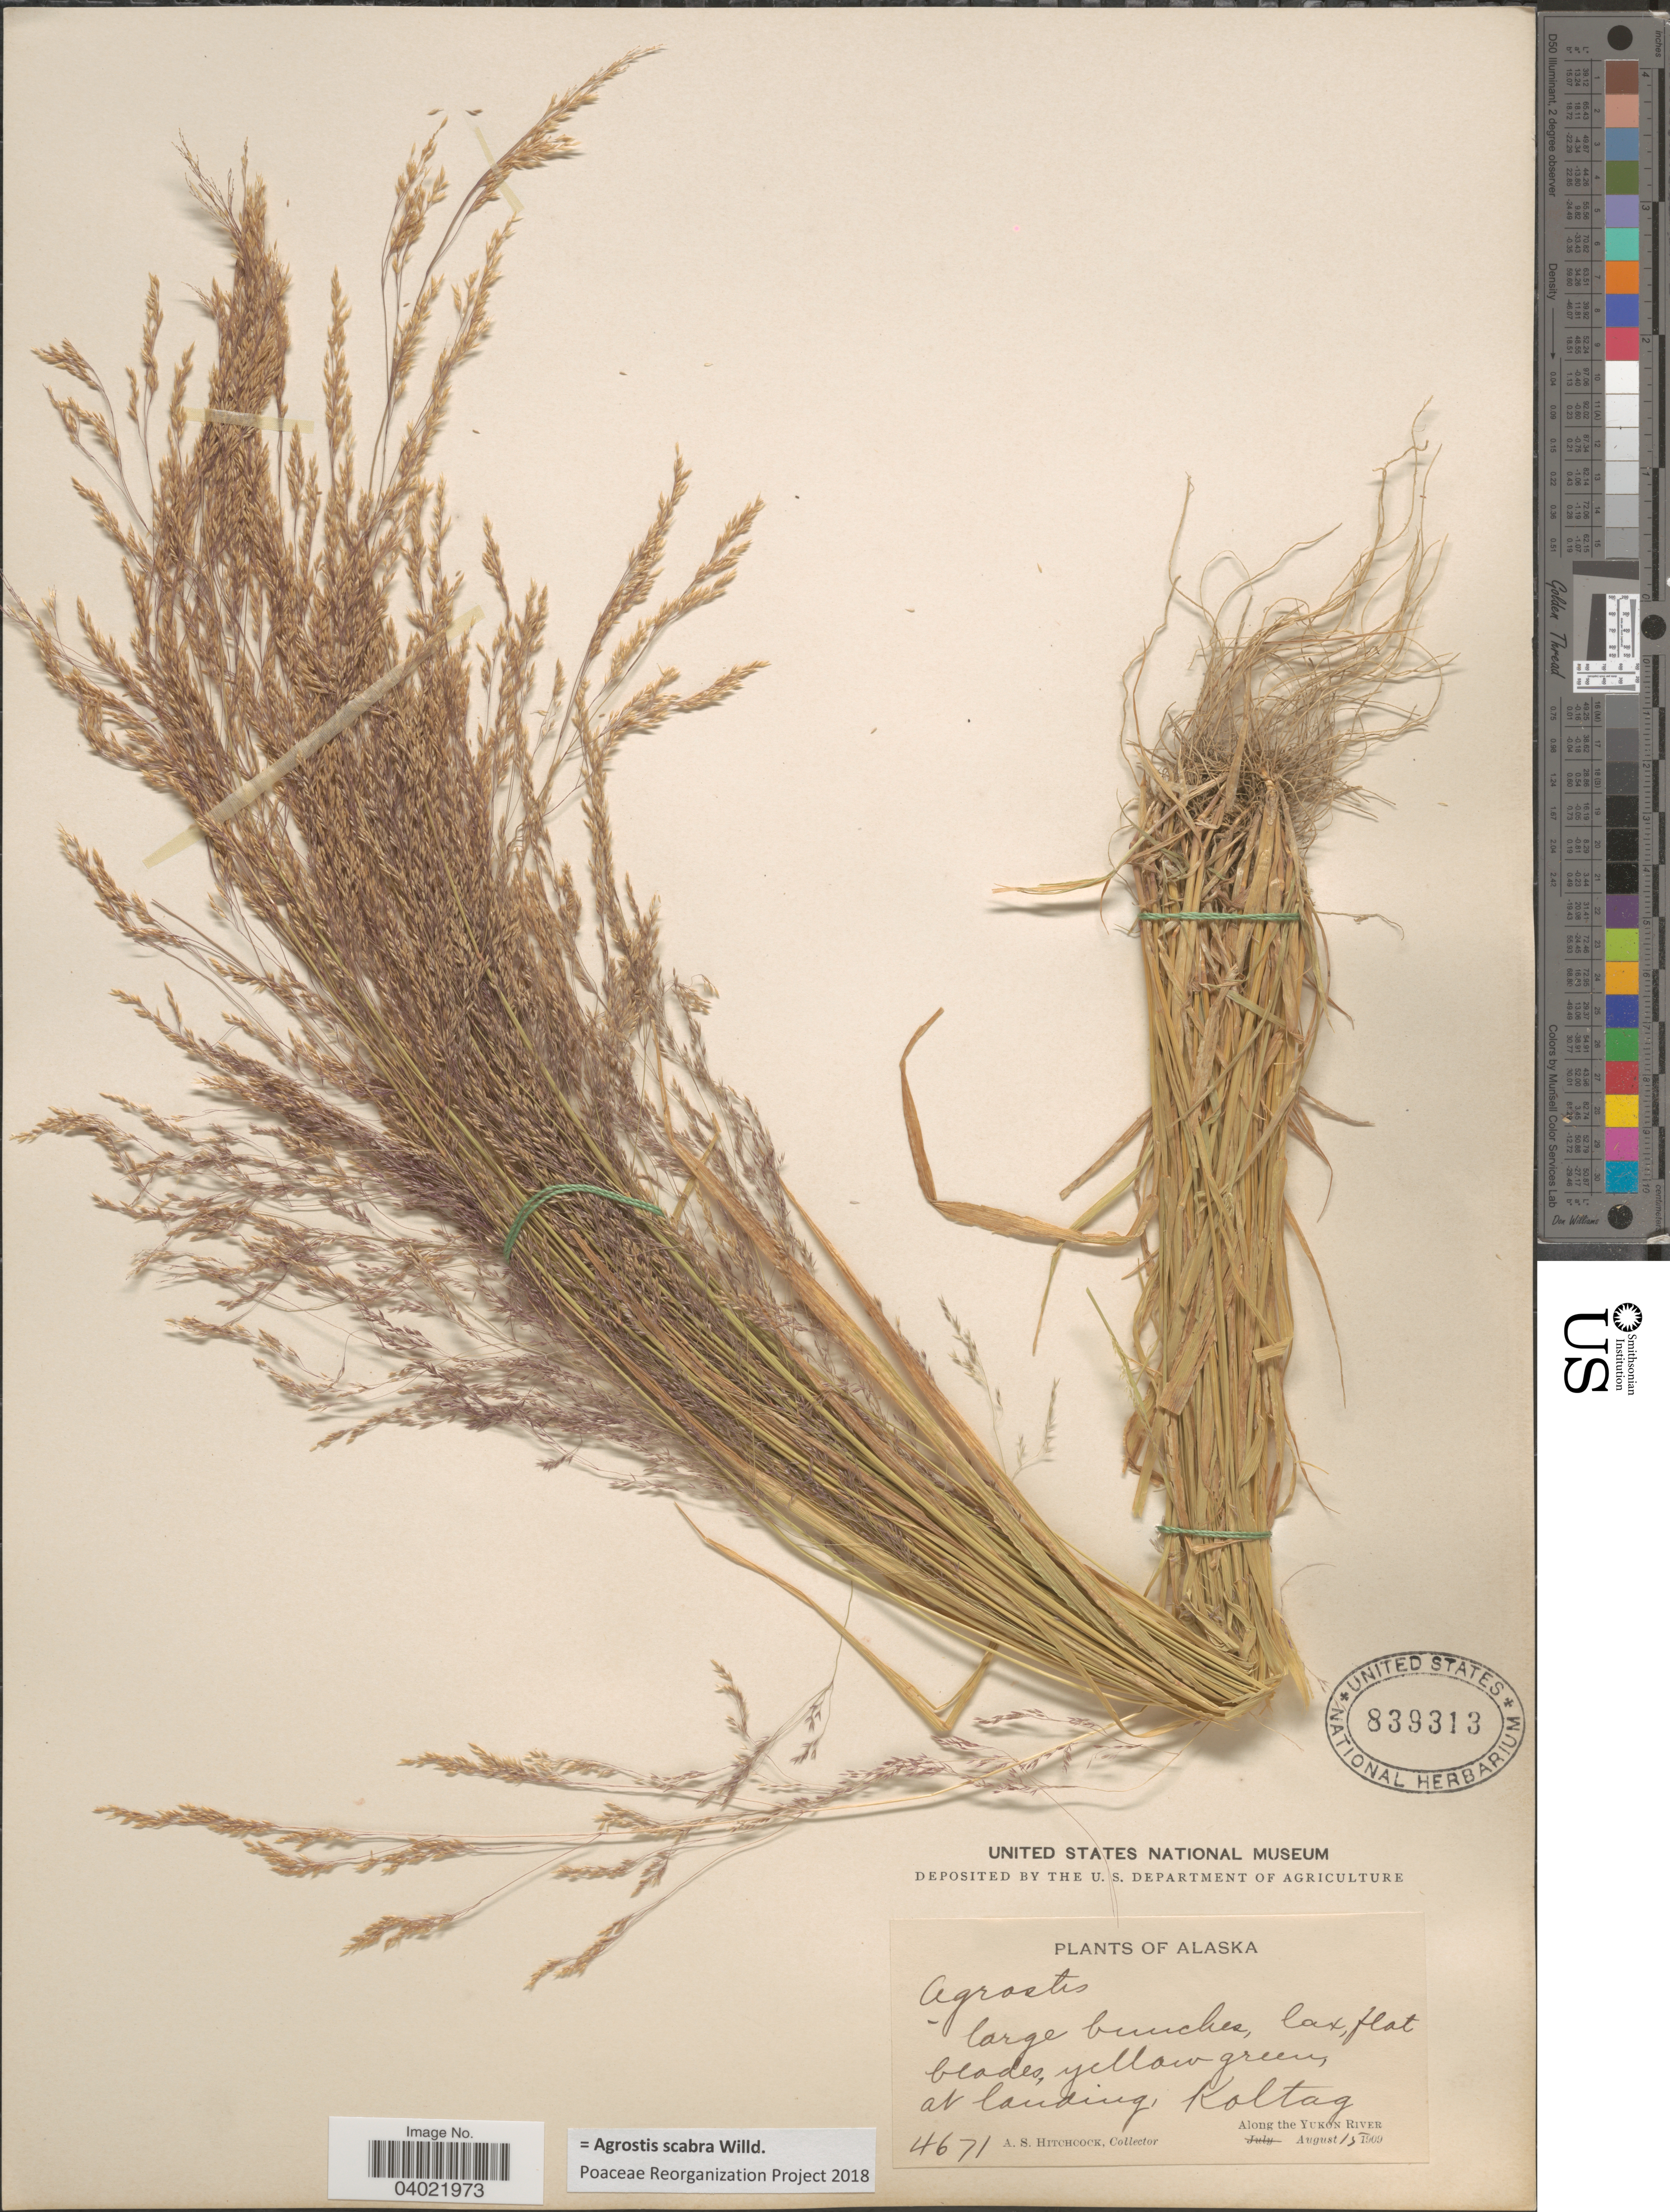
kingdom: Plantae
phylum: Tracheophyta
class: Liliopsida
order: Poales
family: Poaceae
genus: Agrostis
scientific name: Agrostis scabra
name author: Willd.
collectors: A. S. Hitchcock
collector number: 4671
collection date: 1909-08-15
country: United States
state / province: Alaska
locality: At landing, Koltag. Along the Yukon River.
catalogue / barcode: US 839313